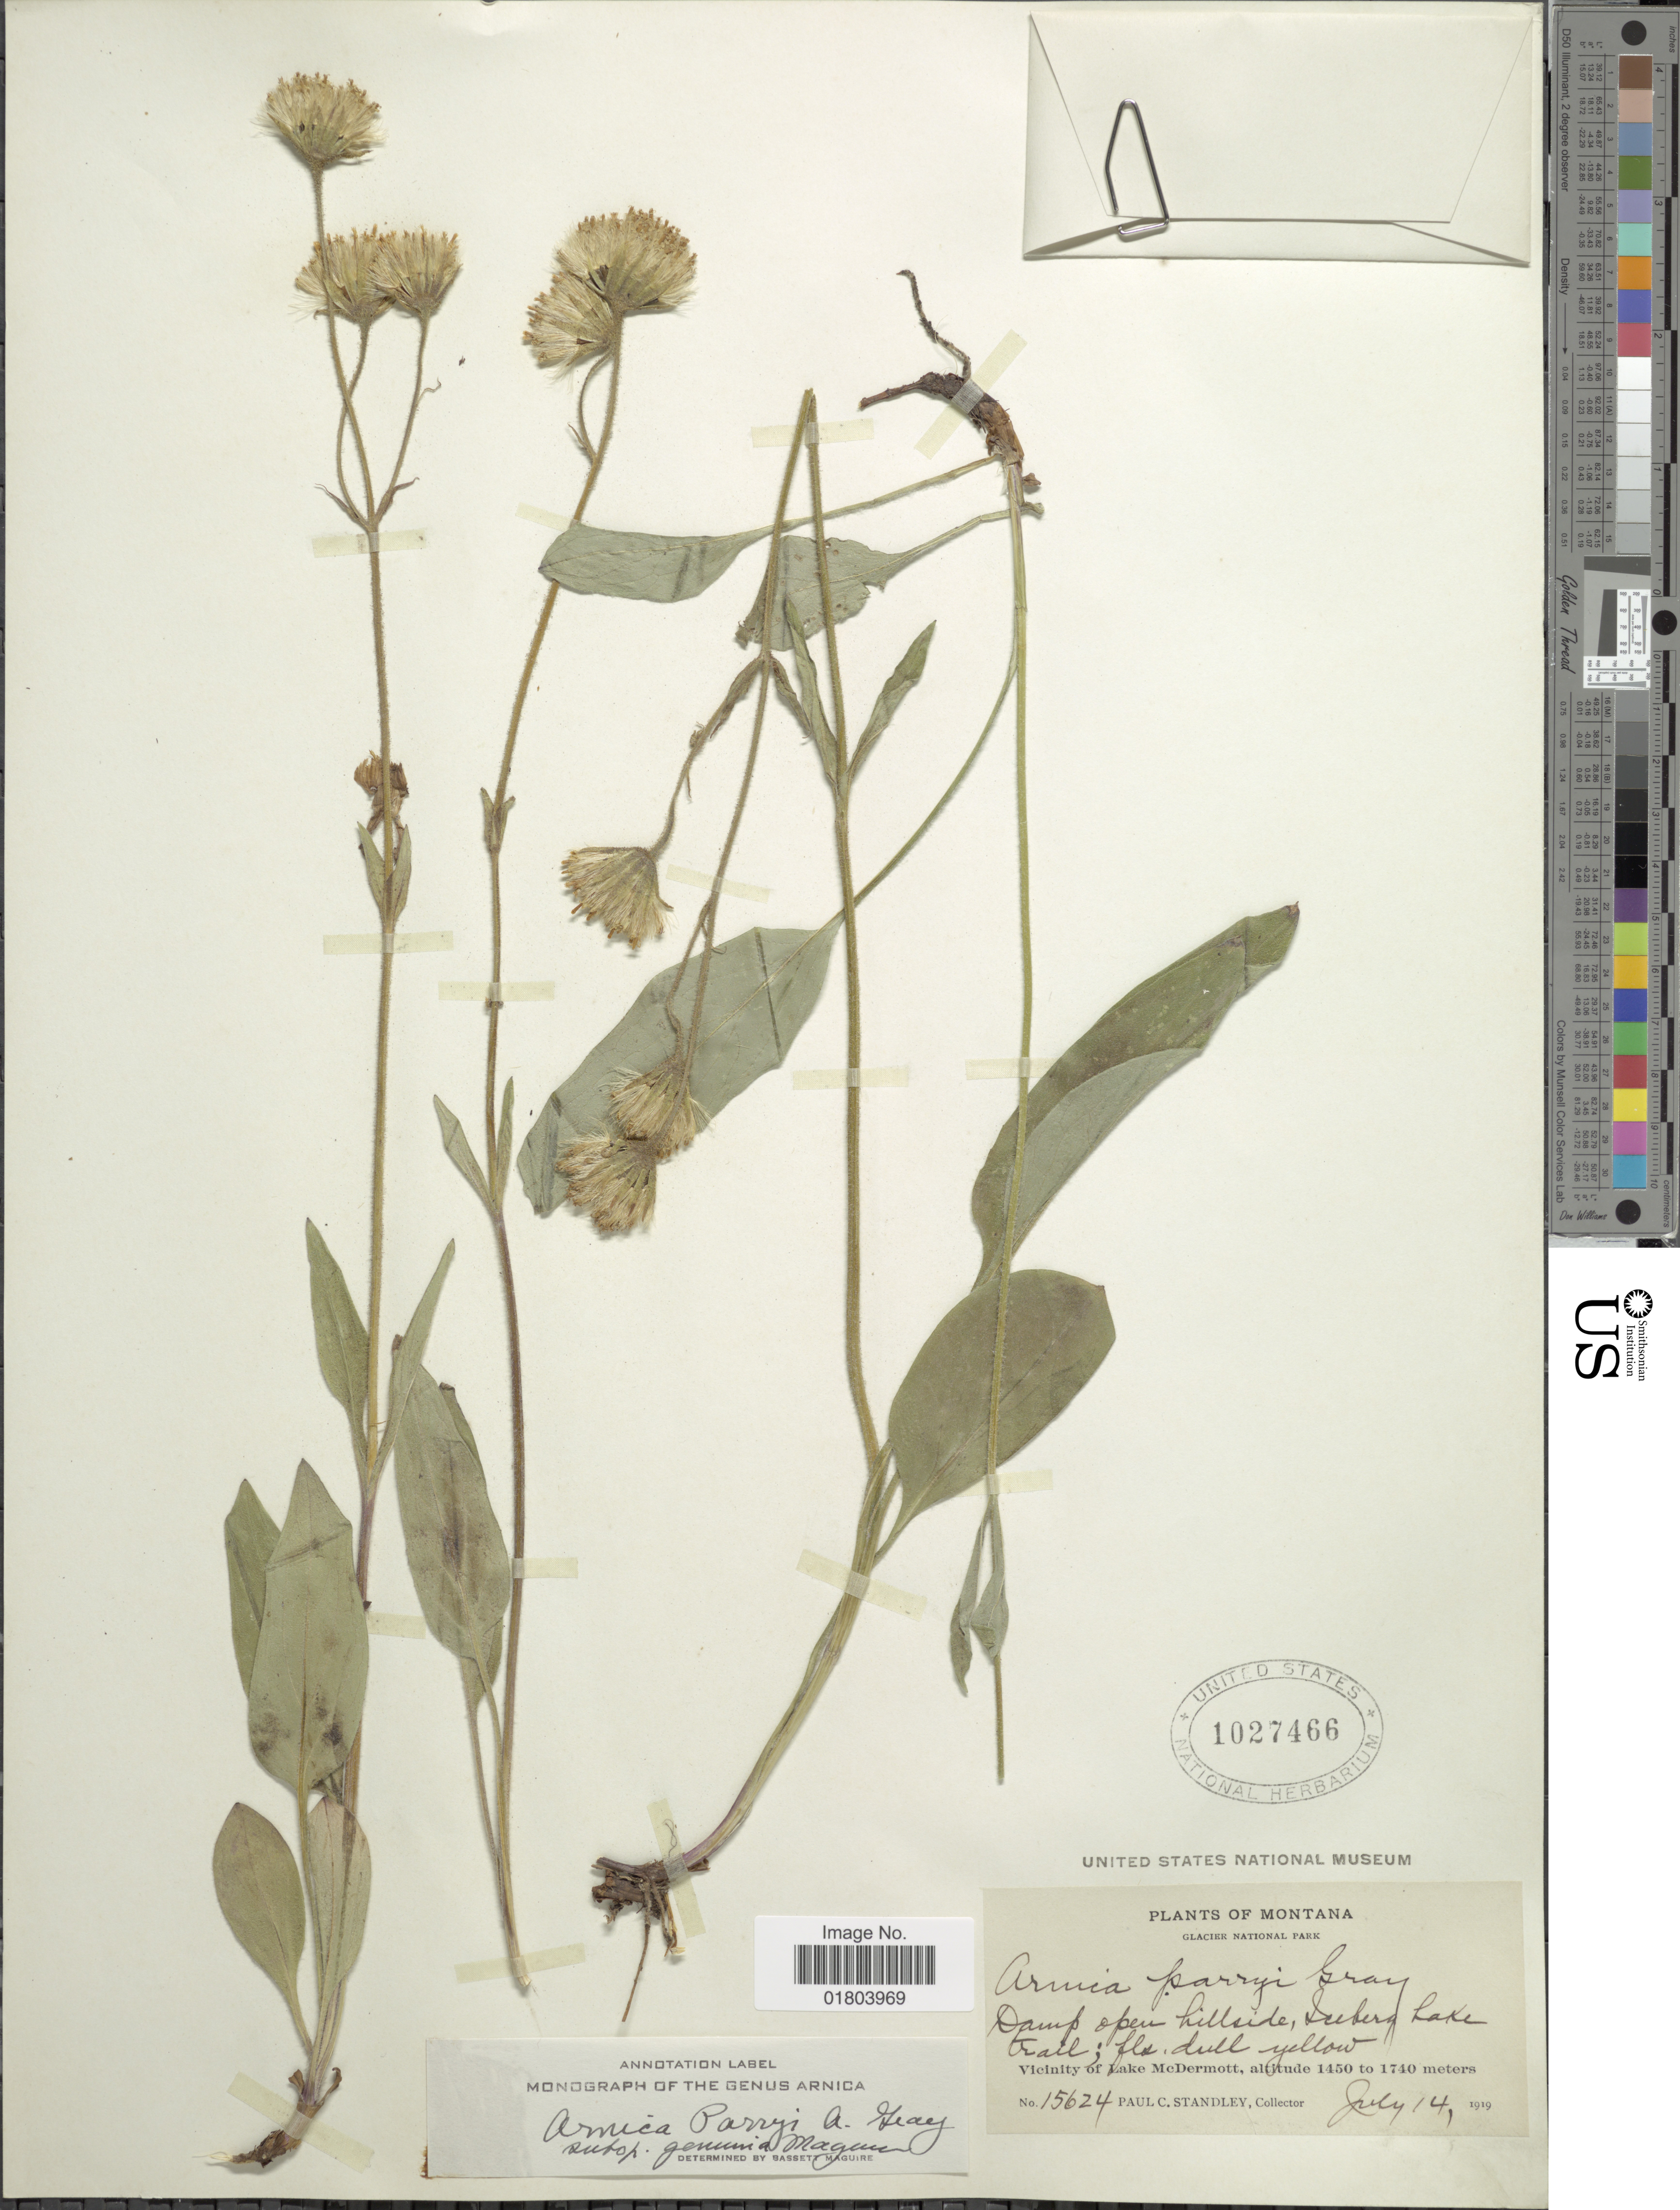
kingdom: Plantae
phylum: Tracheophyta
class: Magnoliopsida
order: Asterales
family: Asteraceae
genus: Arnica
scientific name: Arnica parryi subsp. genuina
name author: Maguire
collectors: P. C. Standley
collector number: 15624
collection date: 1919-07-14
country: United States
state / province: Montana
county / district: Glacier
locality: Glacier National Park, Damp open hillside, Icerberg Lake Trail; Vicinity of Lake McDermott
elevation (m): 1450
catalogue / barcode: US 1027466